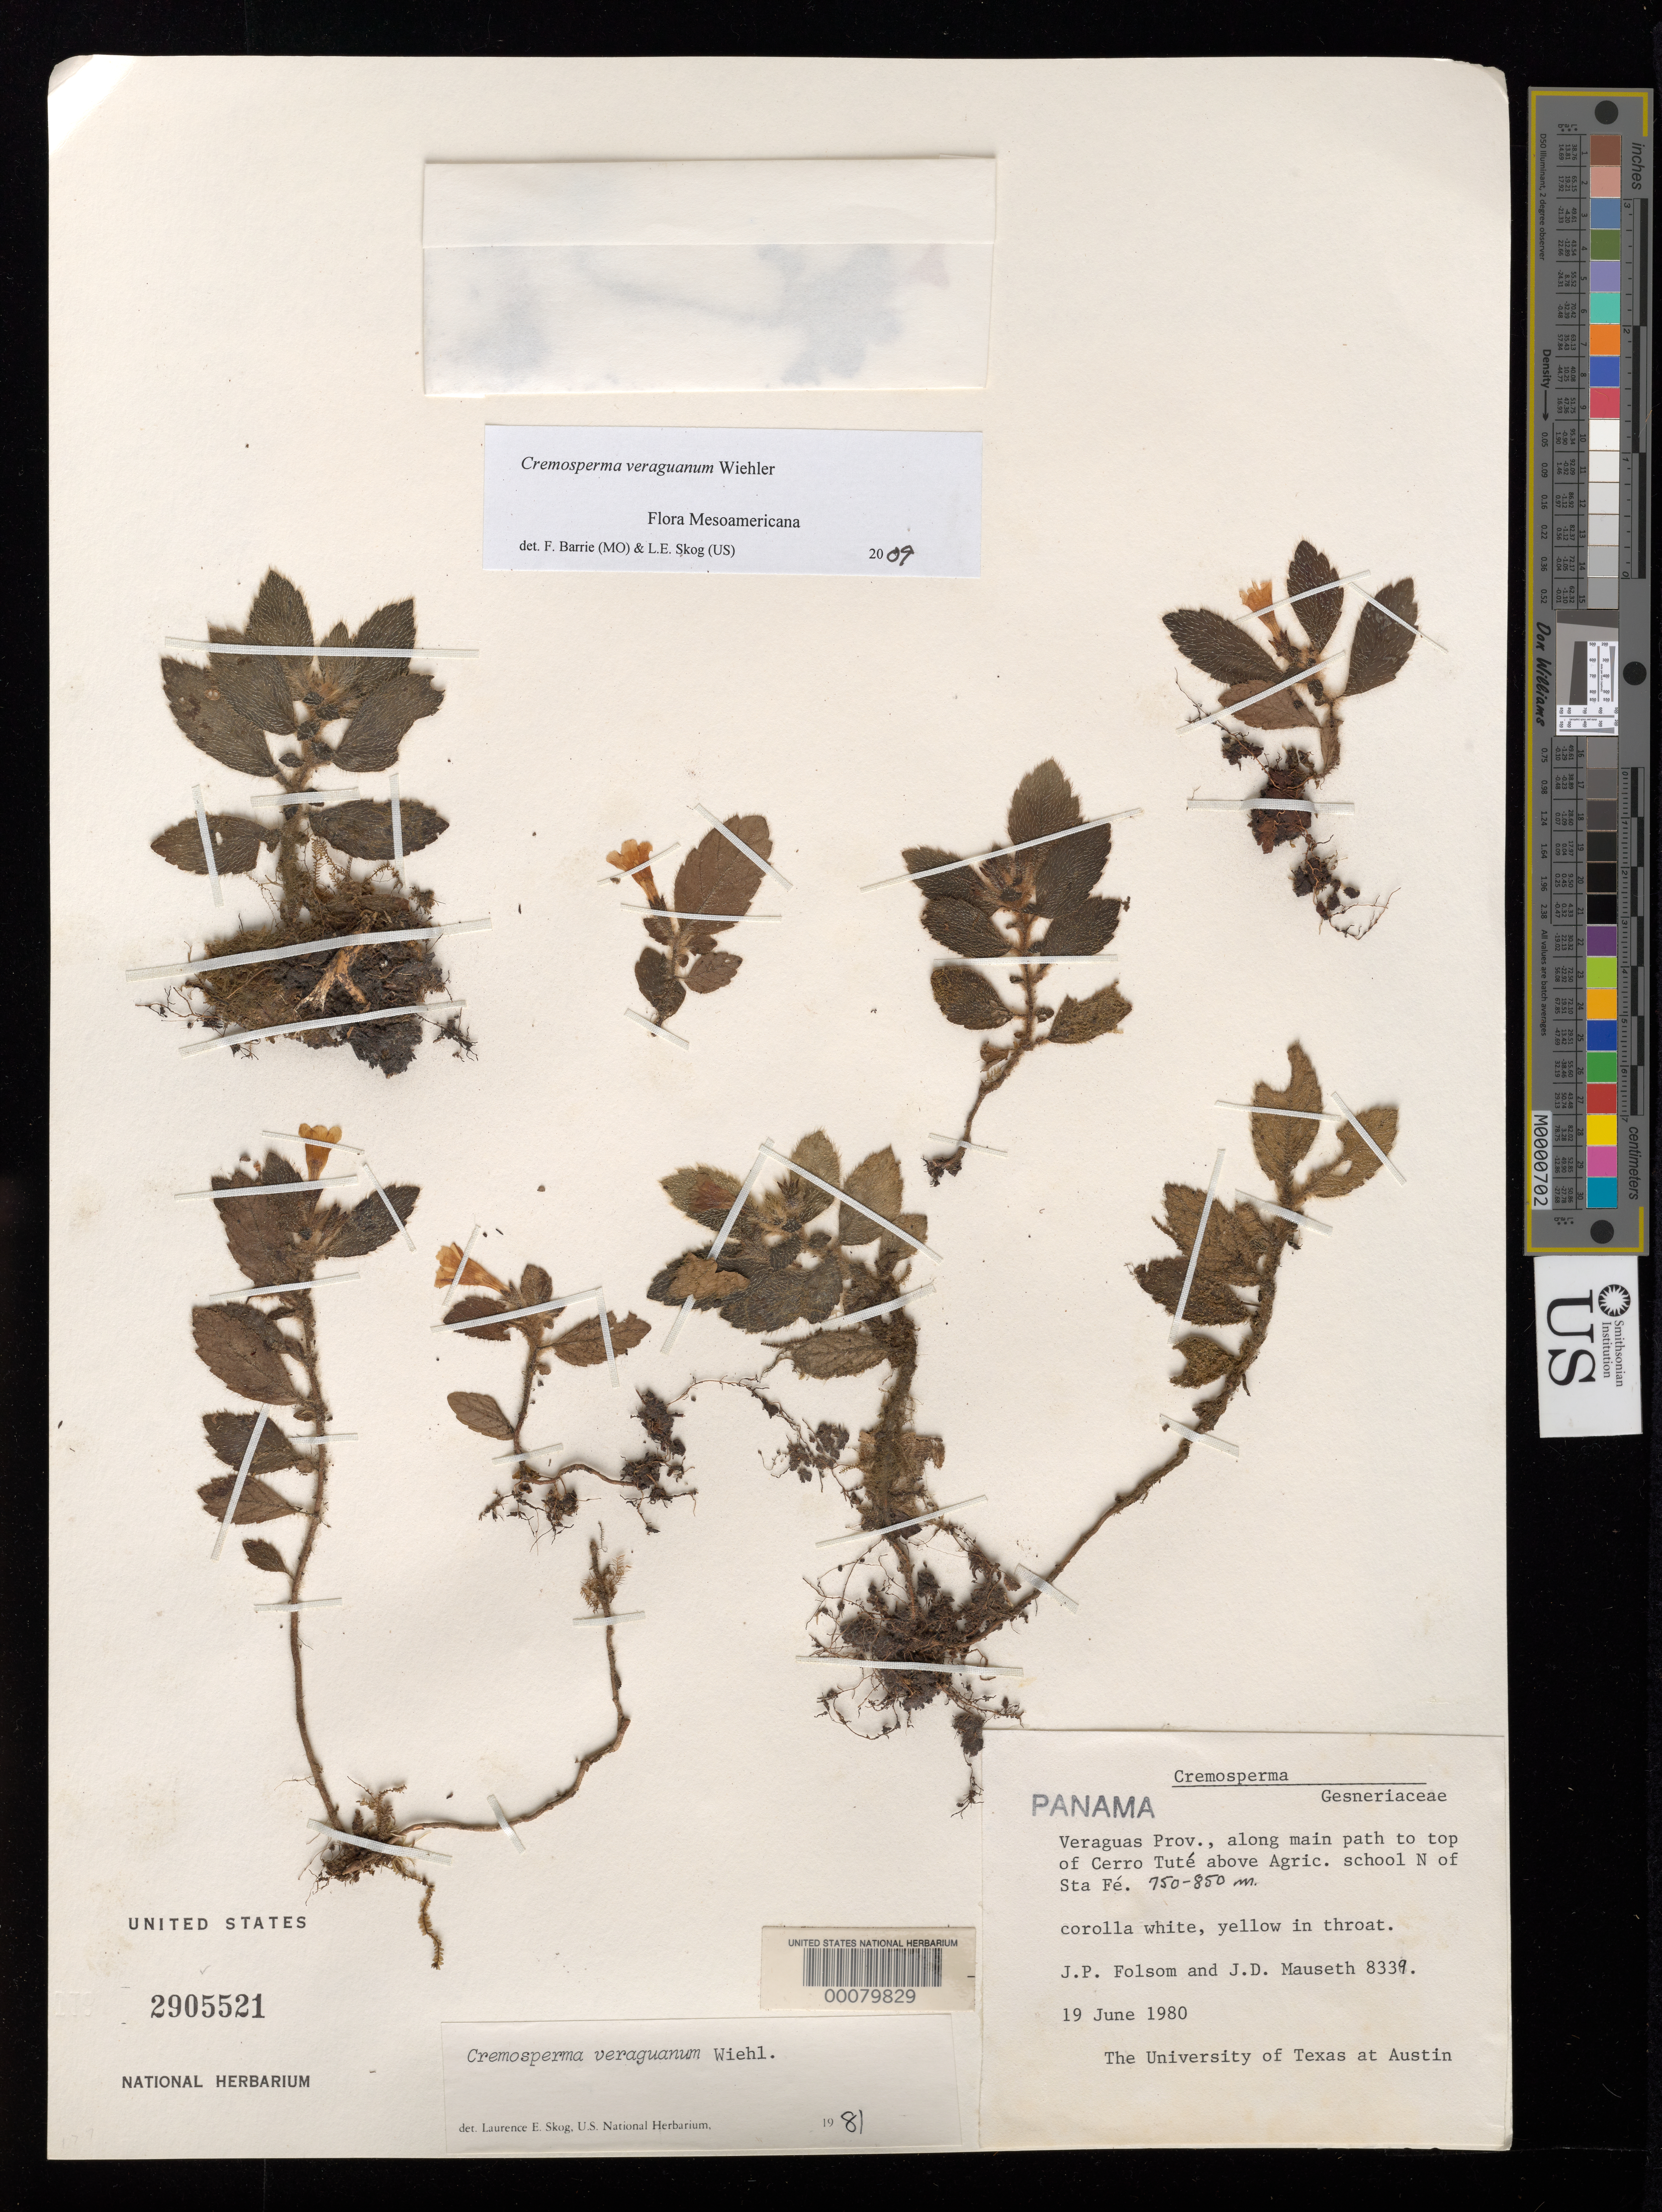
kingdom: Plantae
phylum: Tracheophyta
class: Magnoliopsida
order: Lamiales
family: Gesneriaceae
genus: Cremosperma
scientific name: Cremosperma veraguanum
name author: Wiehler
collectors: J. P. Folsom & J. Mauseth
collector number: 8339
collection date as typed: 19 Jun 1980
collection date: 1980-06-19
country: Panama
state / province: Veraguas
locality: Along main path to top of Cerro Tute above Agric school N of Santa Fe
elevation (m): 750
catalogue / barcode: US 2905521